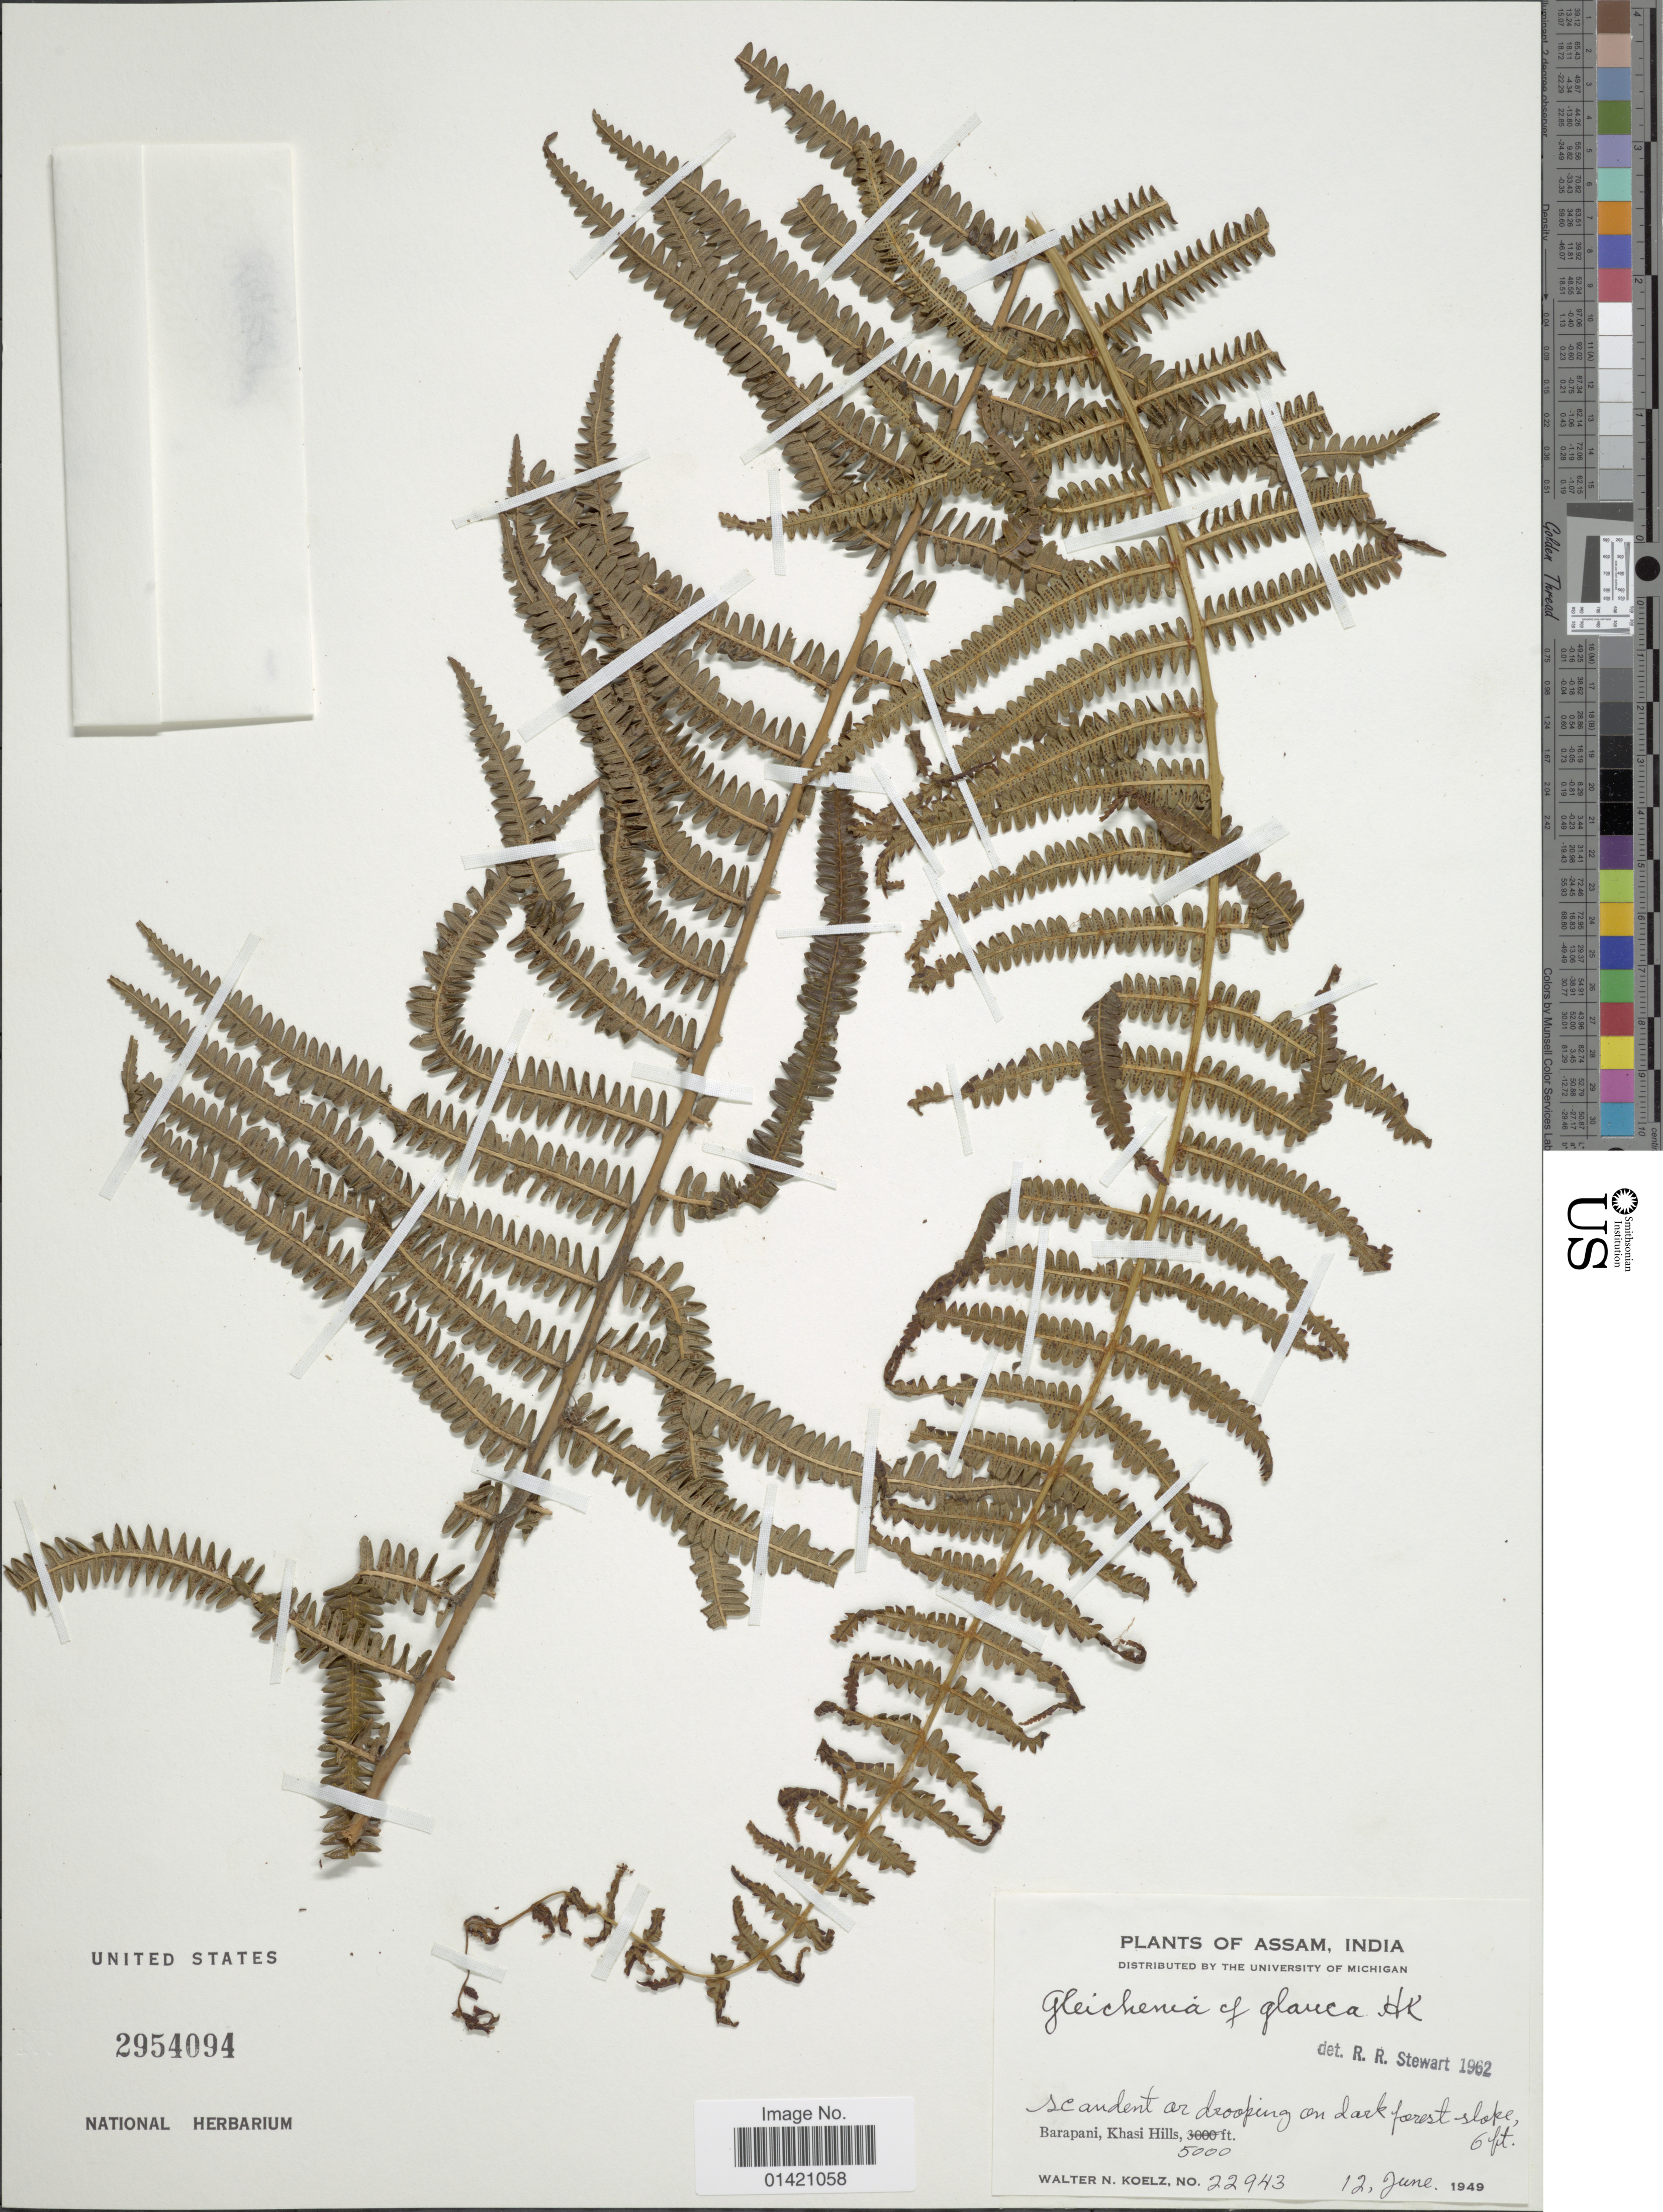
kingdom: Plantae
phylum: Tracheophyta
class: Polypodiopsida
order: Gleicheniales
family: Gleicheniaceae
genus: Diplopterygium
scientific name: Diplopterygium glaucum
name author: (Thunb. ex Houtt.) Nakai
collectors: W. N. Koelz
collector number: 22943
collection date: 1949-06-12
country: India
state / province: Meghalaya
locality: Barapani, Khasi Hills.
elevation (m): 1524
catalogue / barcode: US 2954094